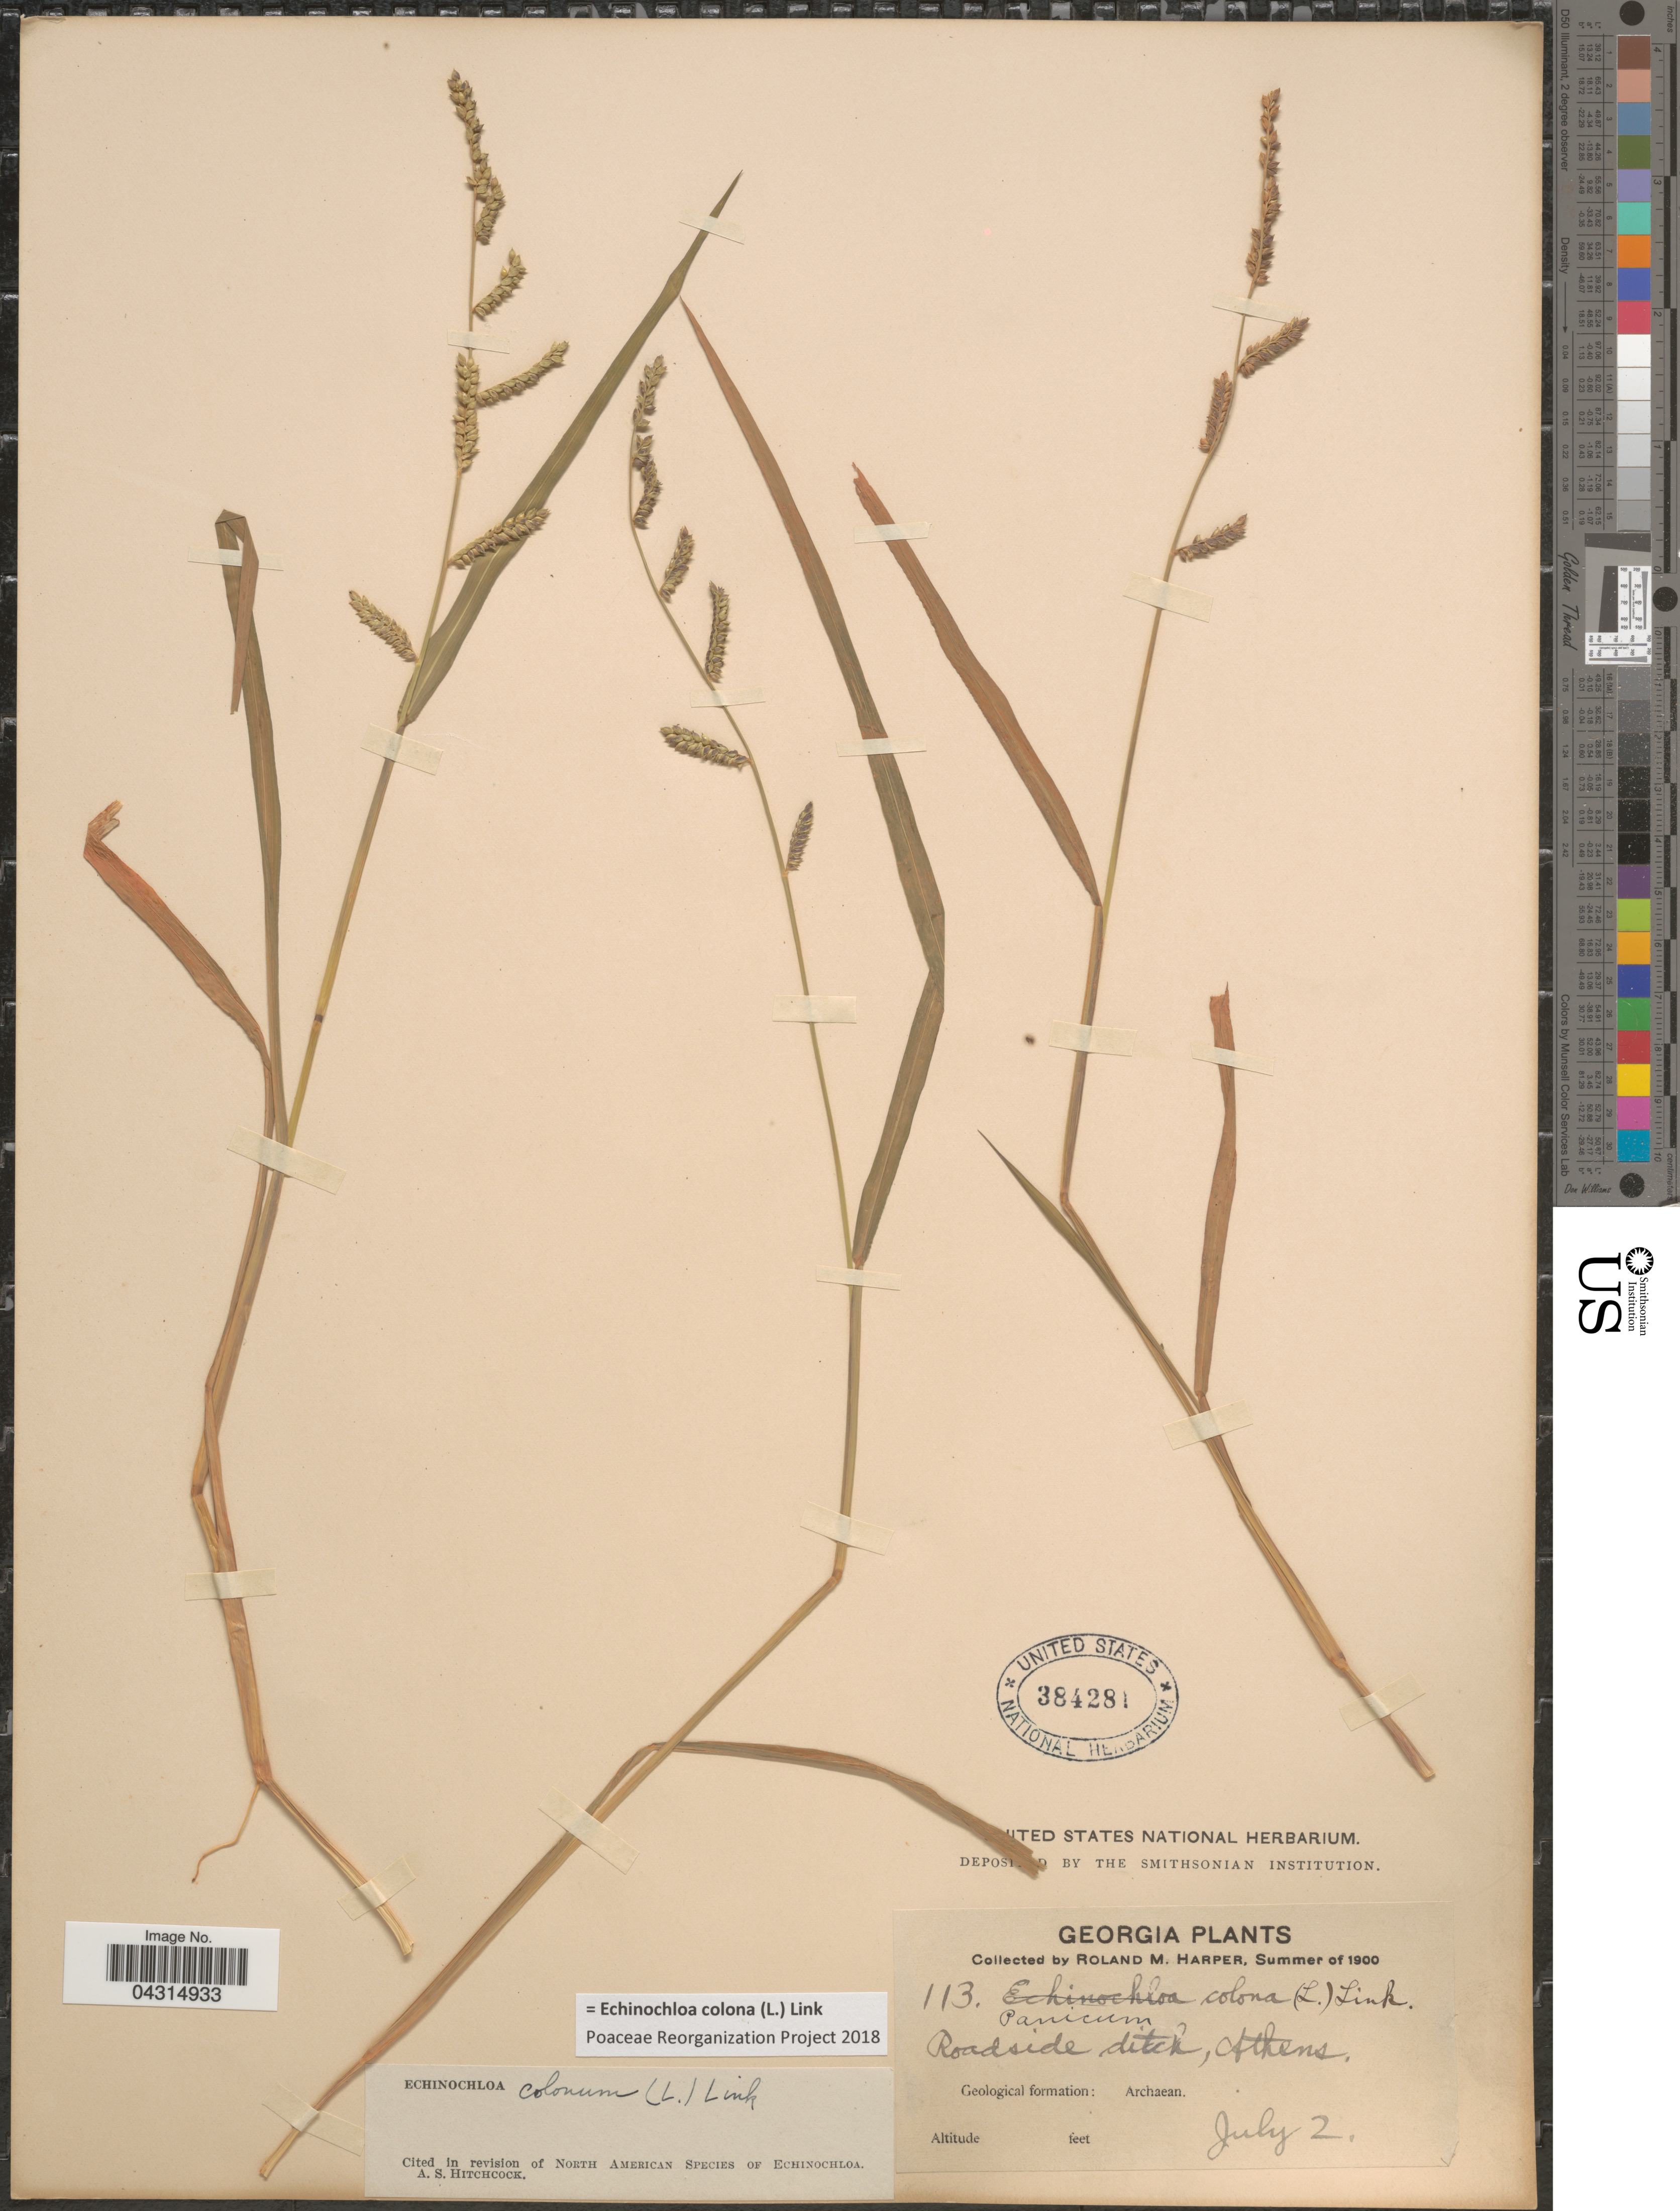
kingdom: Plantae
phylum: Tracheophyta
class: Liliopsida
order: Poales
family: Poaceae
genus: Echinochloa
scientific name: Echinochloa colona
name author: (L.) Link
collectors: R. M. Harper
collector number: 113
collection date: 1900-07-02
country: United States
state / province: Georgia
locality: Roadside ditch, Athens. Geological formation: Archaean.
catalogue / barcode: US 384281